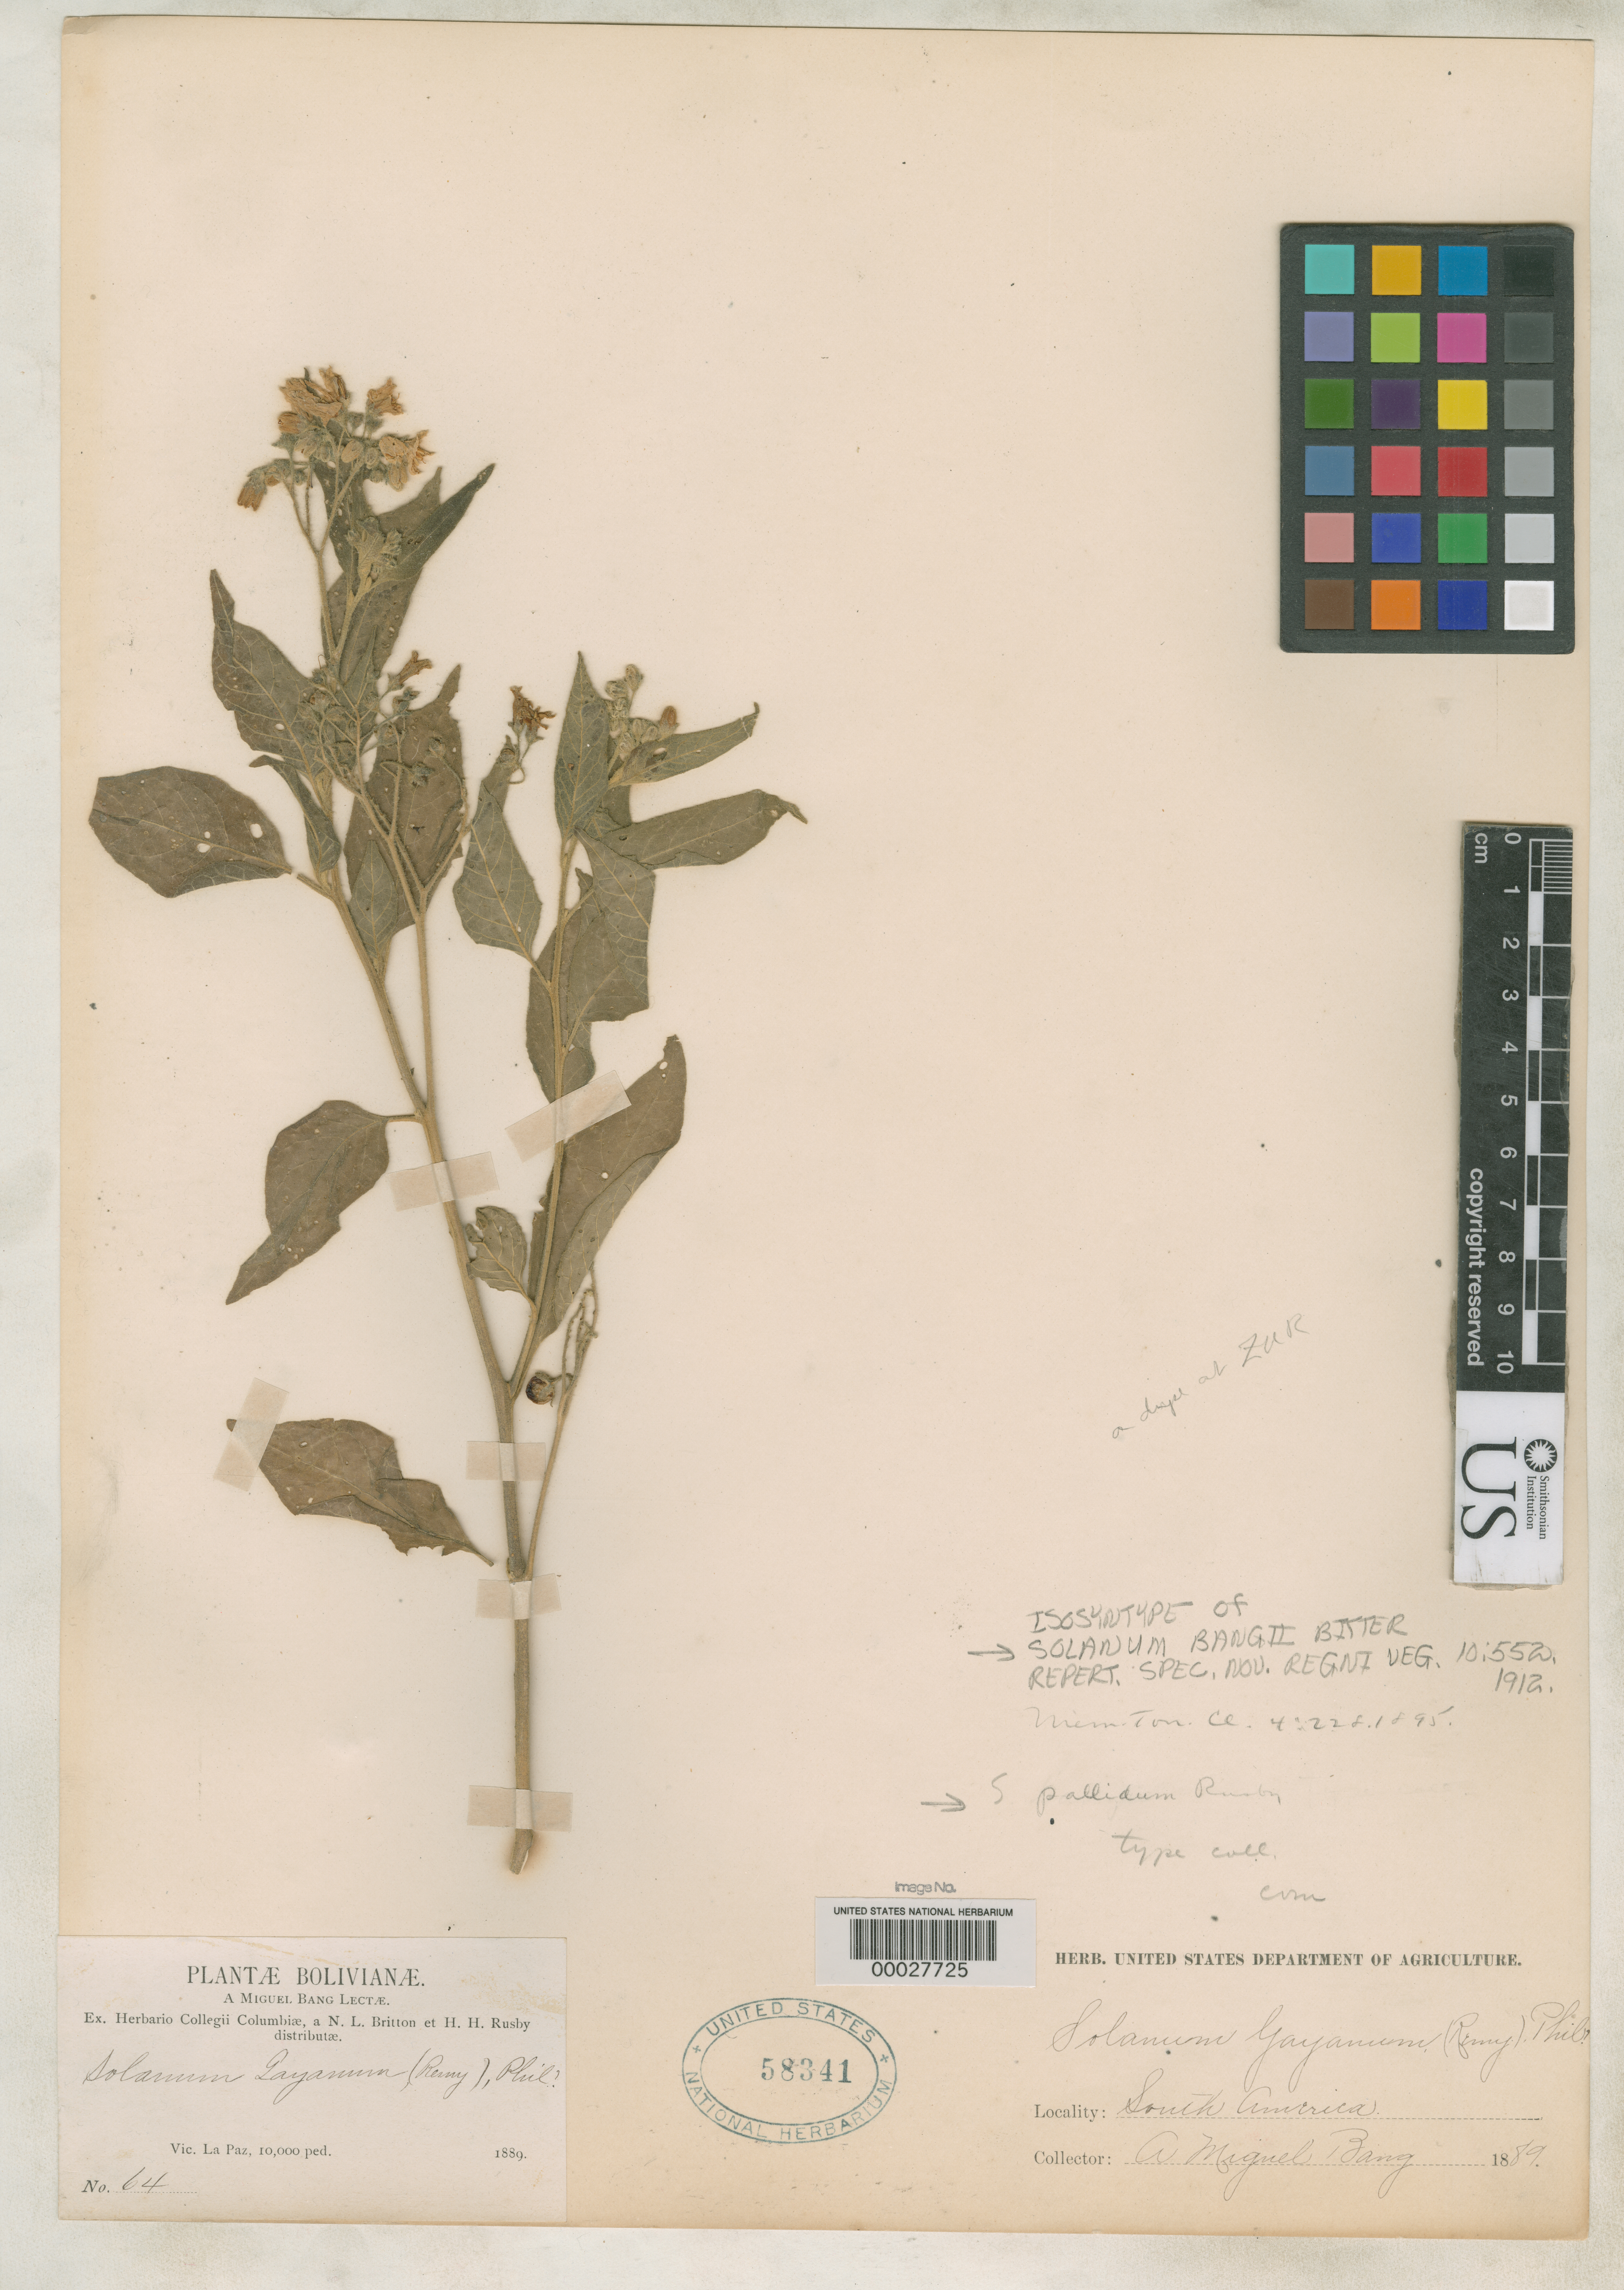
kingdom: Plantae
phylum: Tracheophyta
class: Magnoliopsida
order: Solanales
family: Solanaceae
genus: Solanum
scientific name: Solanum pallidum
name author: Rusby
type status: Type Collection; Possible Syntype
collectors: M. Bang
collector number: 64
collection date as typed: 1889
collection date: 1889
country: Bolivia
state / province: La Paz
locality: Vicinity of La Paz.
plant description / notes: Type number, but apparently not type, of Solanum bangii Bitter. Solanum pallidum Rusby (1895) and Solanum bangii Bitter (1912) both cite Bang 64, apparently as mixed (or misnumbered) collection.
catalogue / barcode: US 58341